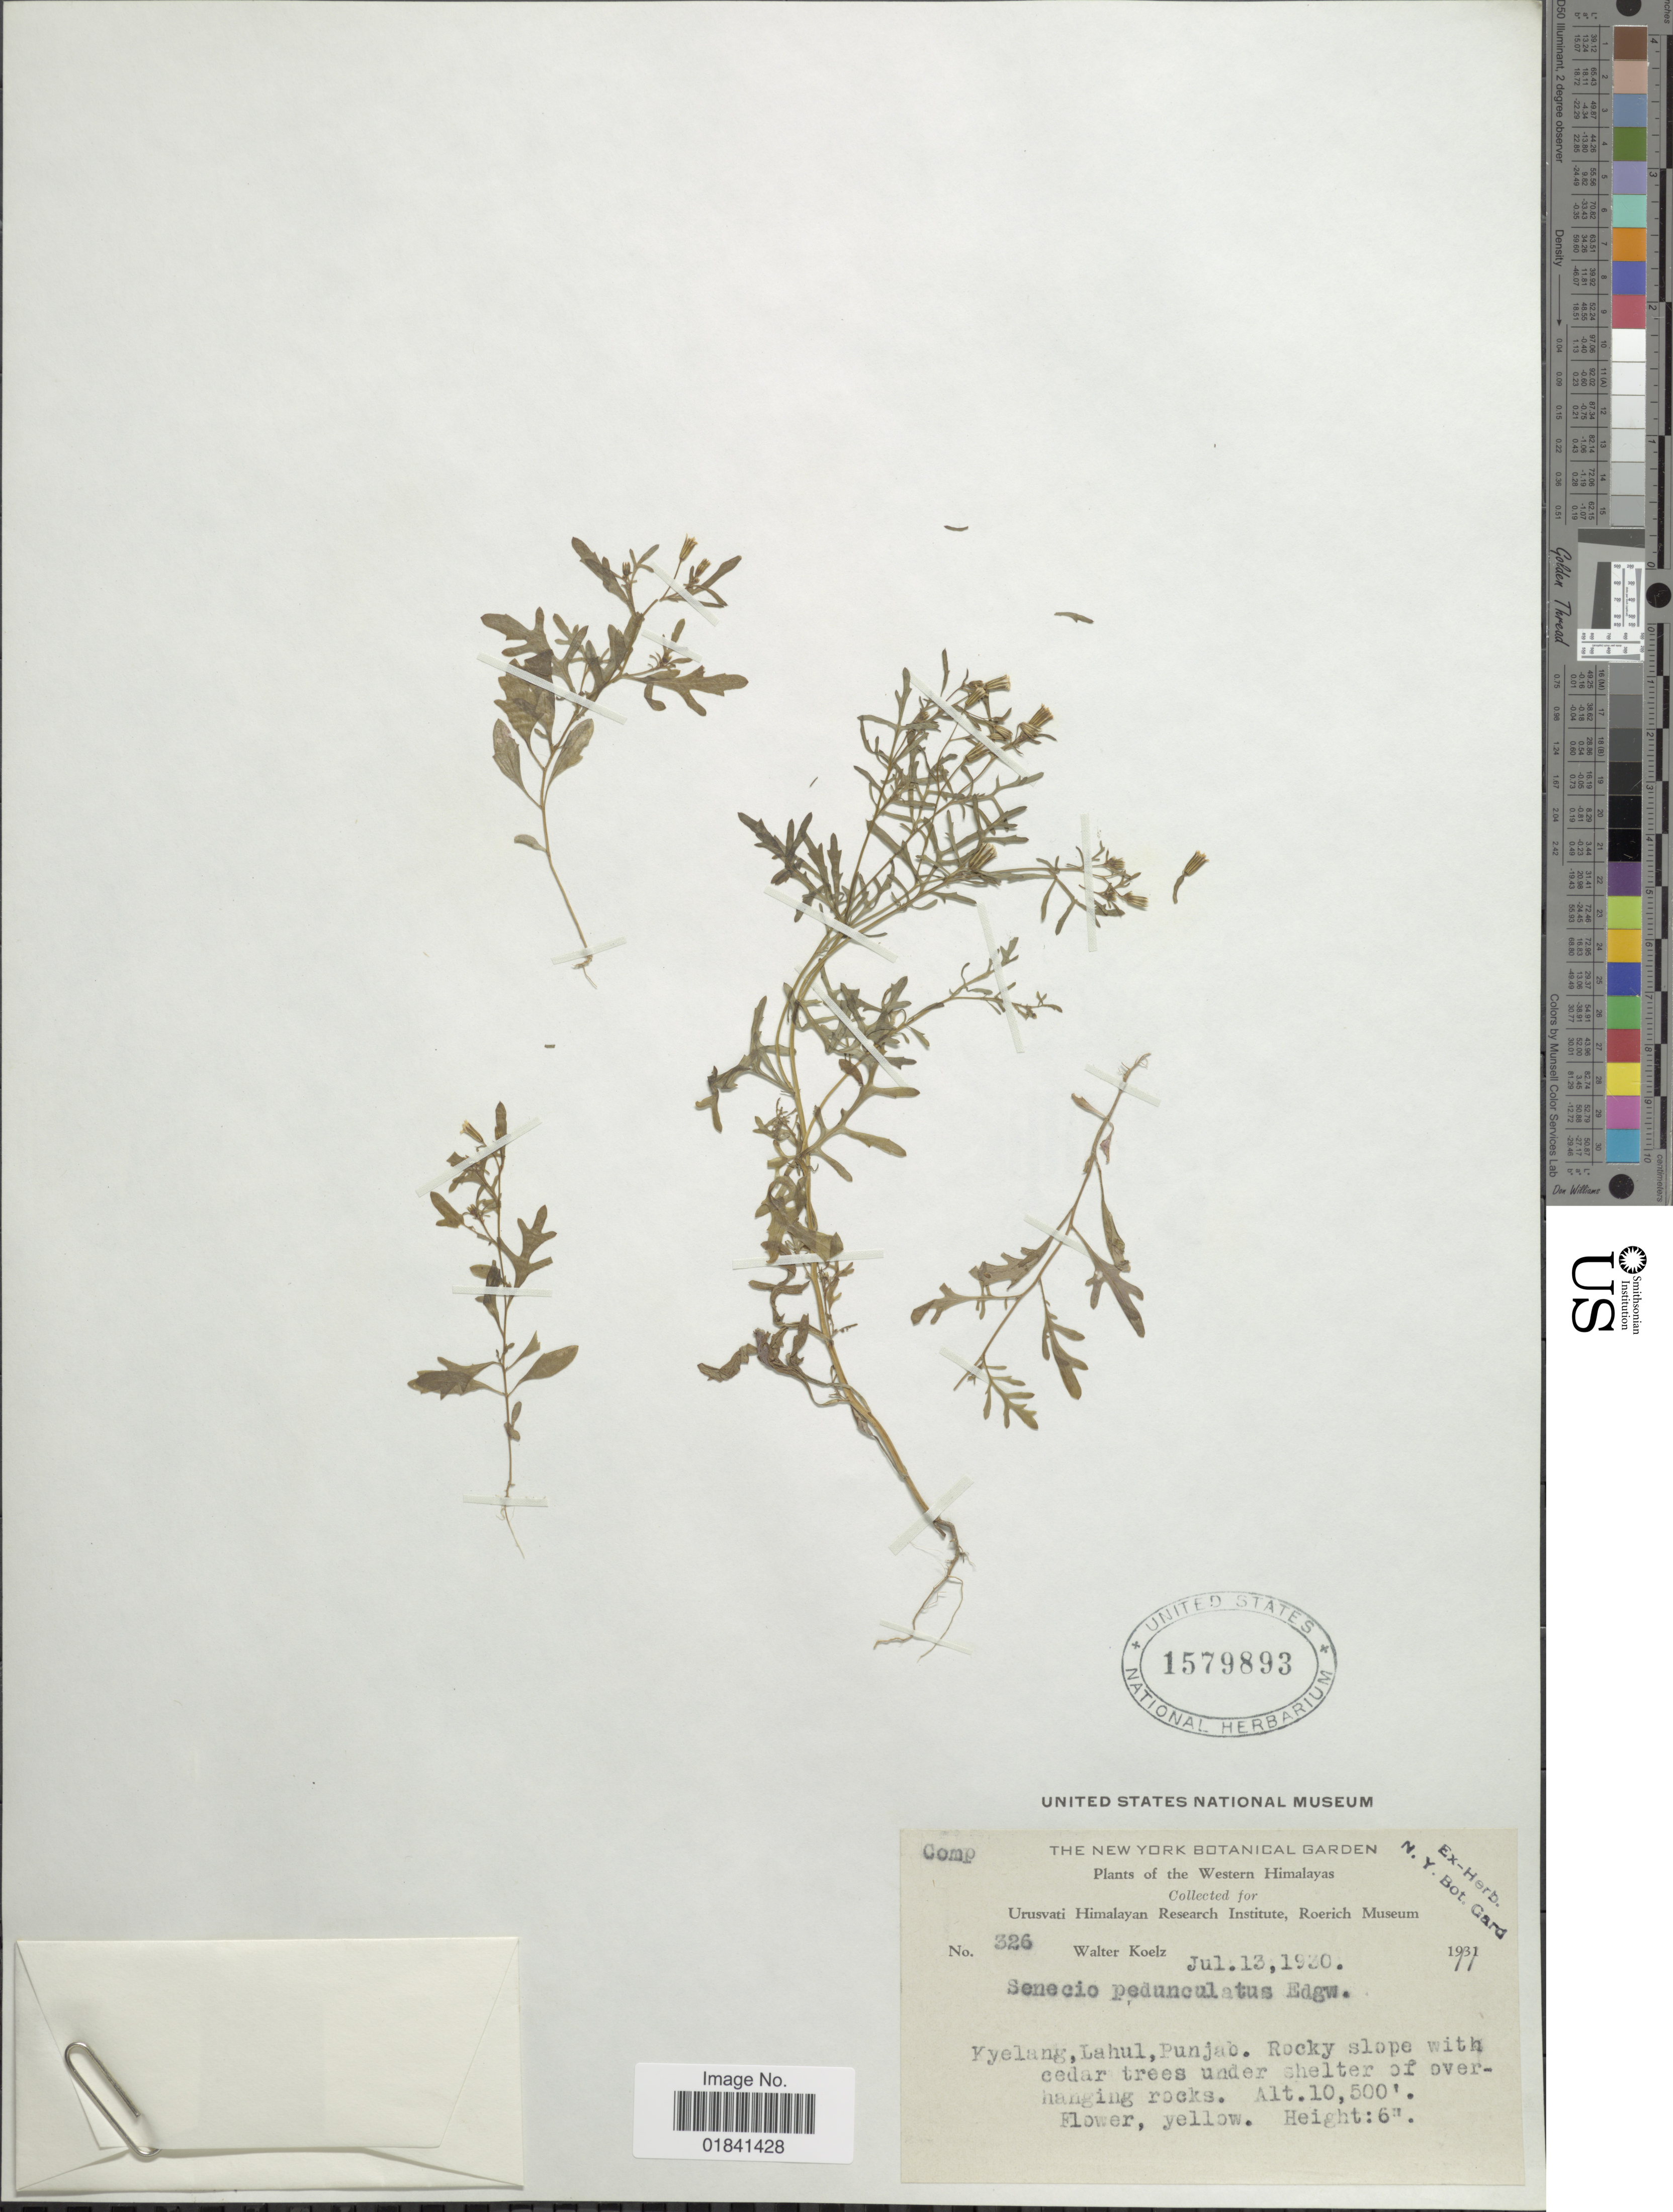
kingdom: Plantae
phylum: Tracheophyta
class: Magnoliopsida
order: Asterales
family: Asteraceae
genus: Senecio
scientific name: Senecio pedunculatus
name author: Edgew.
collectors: W. N. Koelz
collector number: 326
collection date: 1930-07-13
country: India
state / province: Punjab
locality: Western Himalayas, Kyelang, Lahul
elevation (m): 3200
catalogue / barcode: US 1579893